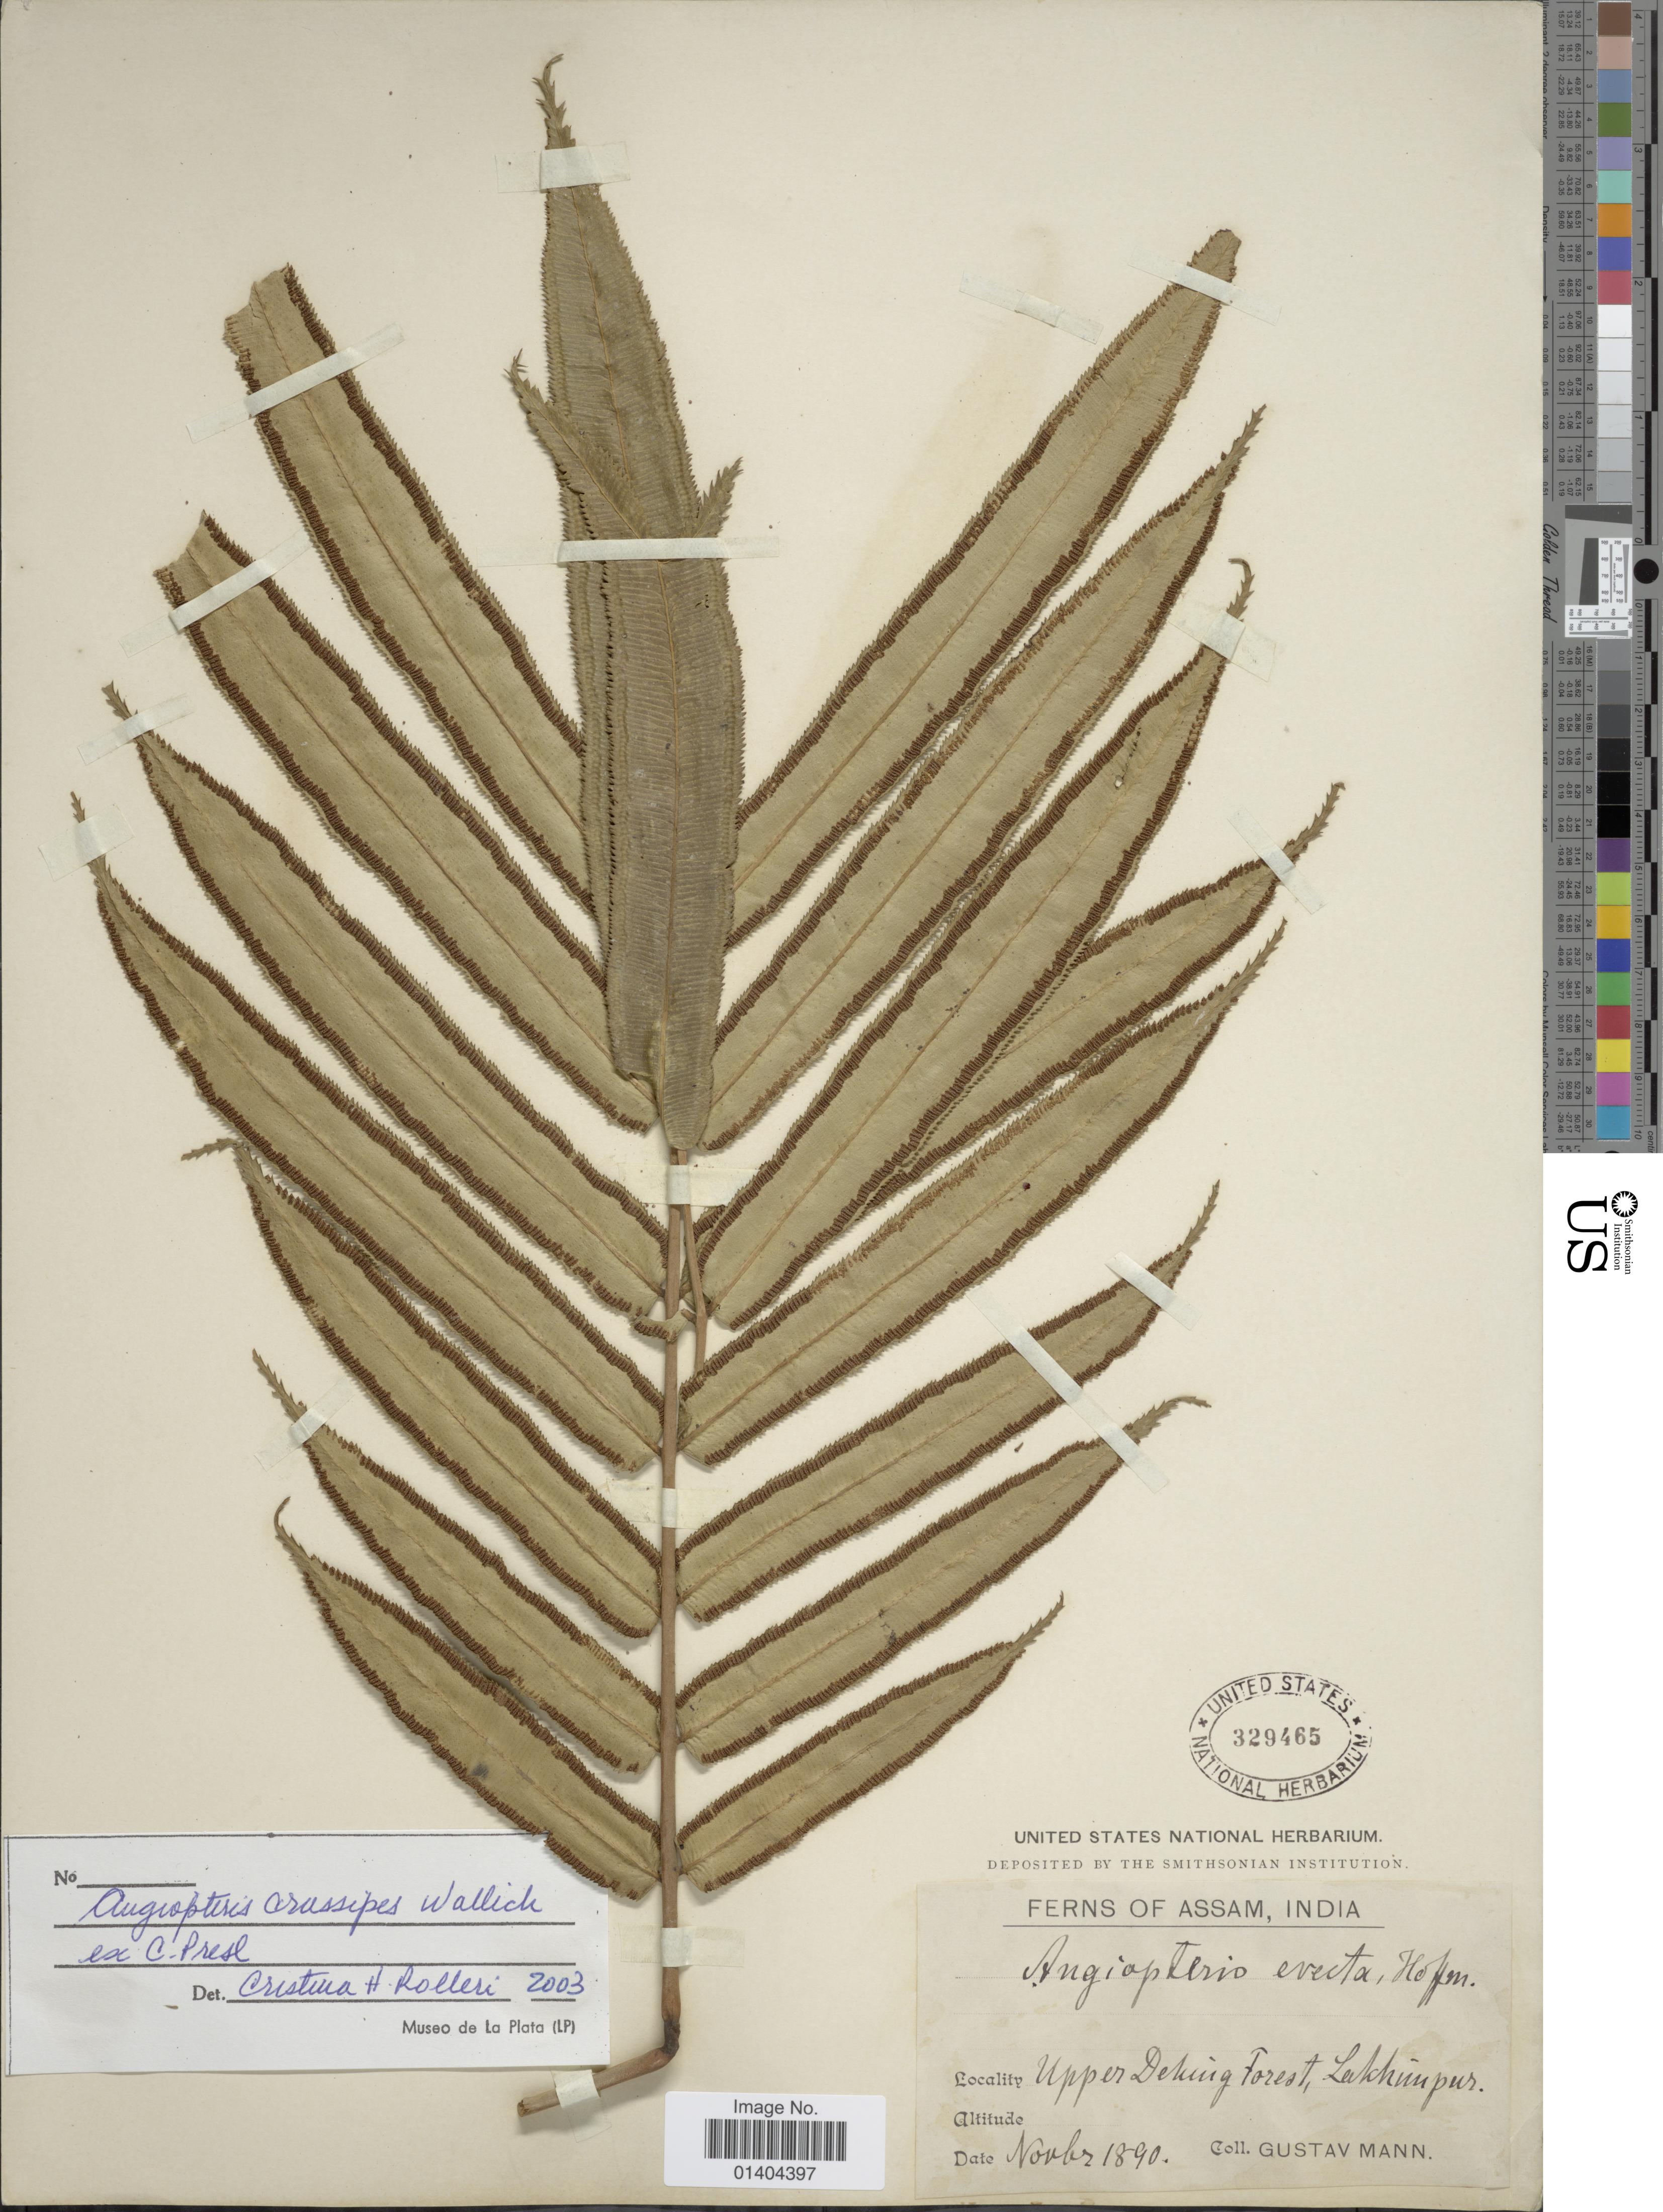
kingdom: Plantae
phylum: Tracheophyta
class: Polypodiopsida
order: Marattiales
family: Marattiaceae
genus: Angiopteris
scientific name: Angiopteris crassipes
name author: Wall. ex C. Presl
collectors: G. Mann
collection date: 1890-11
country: India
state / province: Assam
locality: Lakhimpur, Upper Dehing Forest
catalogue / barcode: US 329465